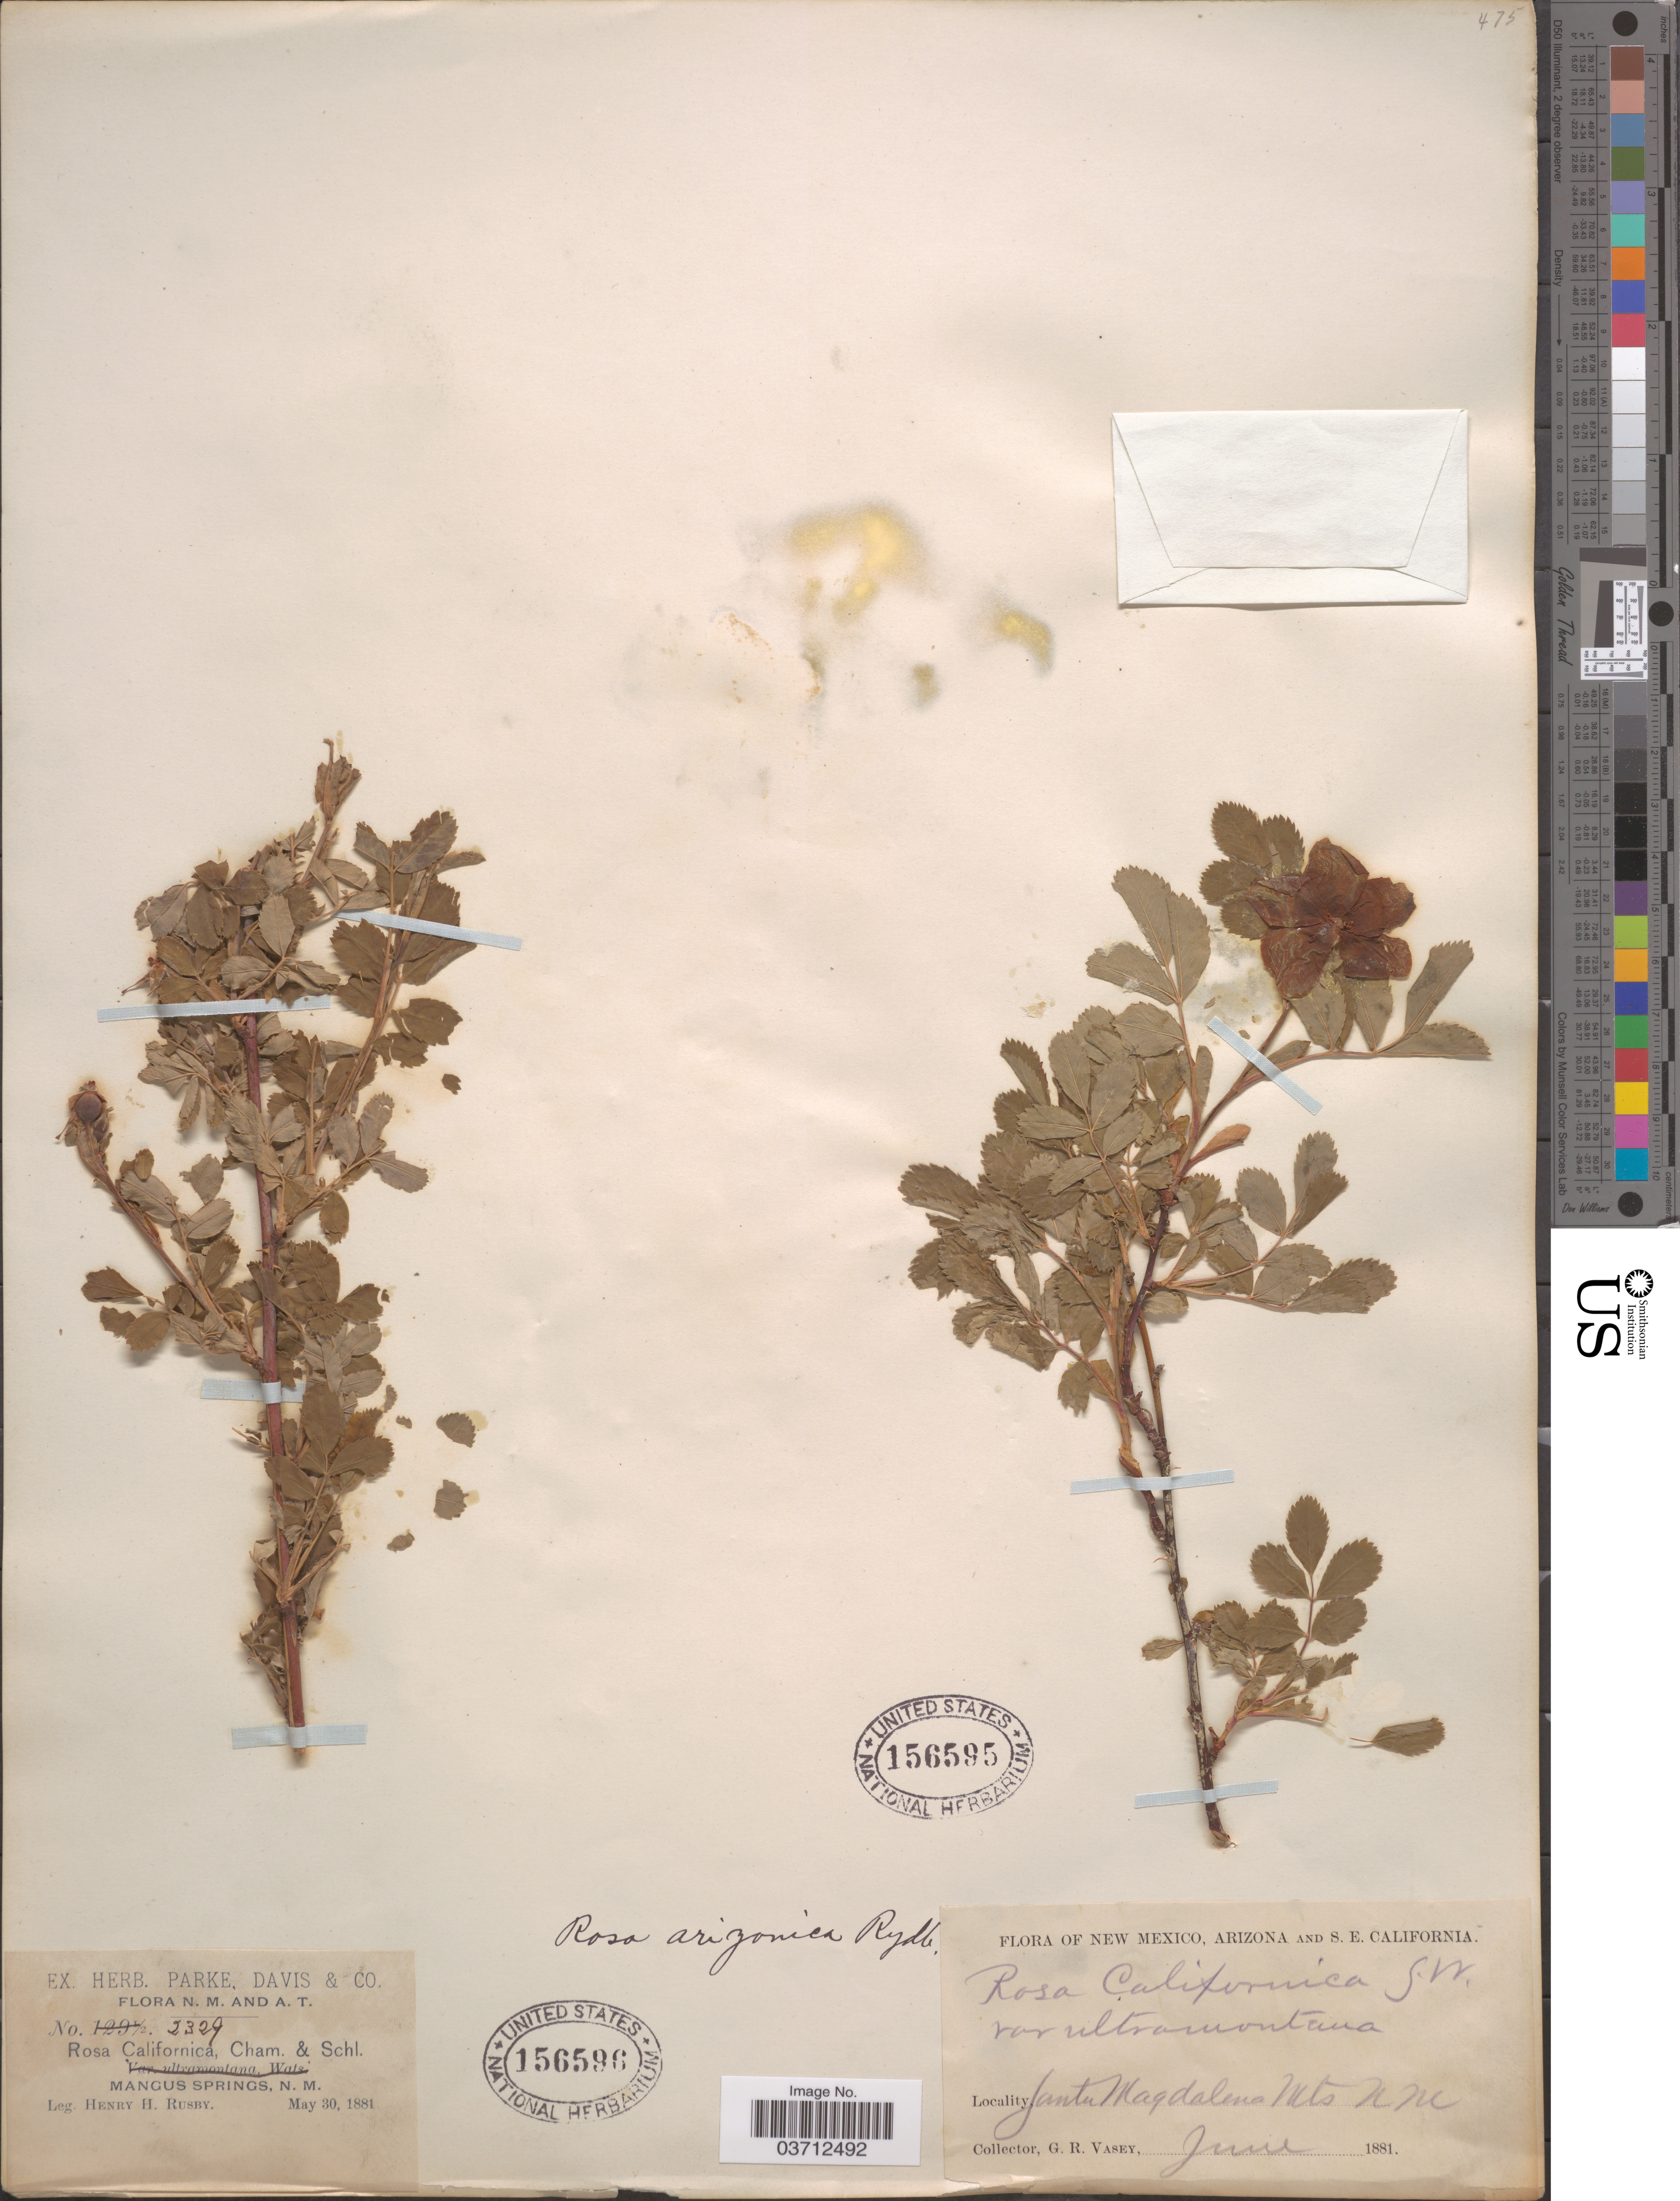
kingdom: Plantae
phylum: Tracheophyta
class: Magnoliopsida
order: Rosales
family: Rosaceae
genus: Rosa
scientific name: Rosa woodsii var. ultramontana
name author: Lindl.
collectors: H. H. Rusby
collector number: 2329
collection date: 1881-05-30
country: United States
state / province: New Mexico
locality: Mangus Springs.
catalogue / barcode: US 156596